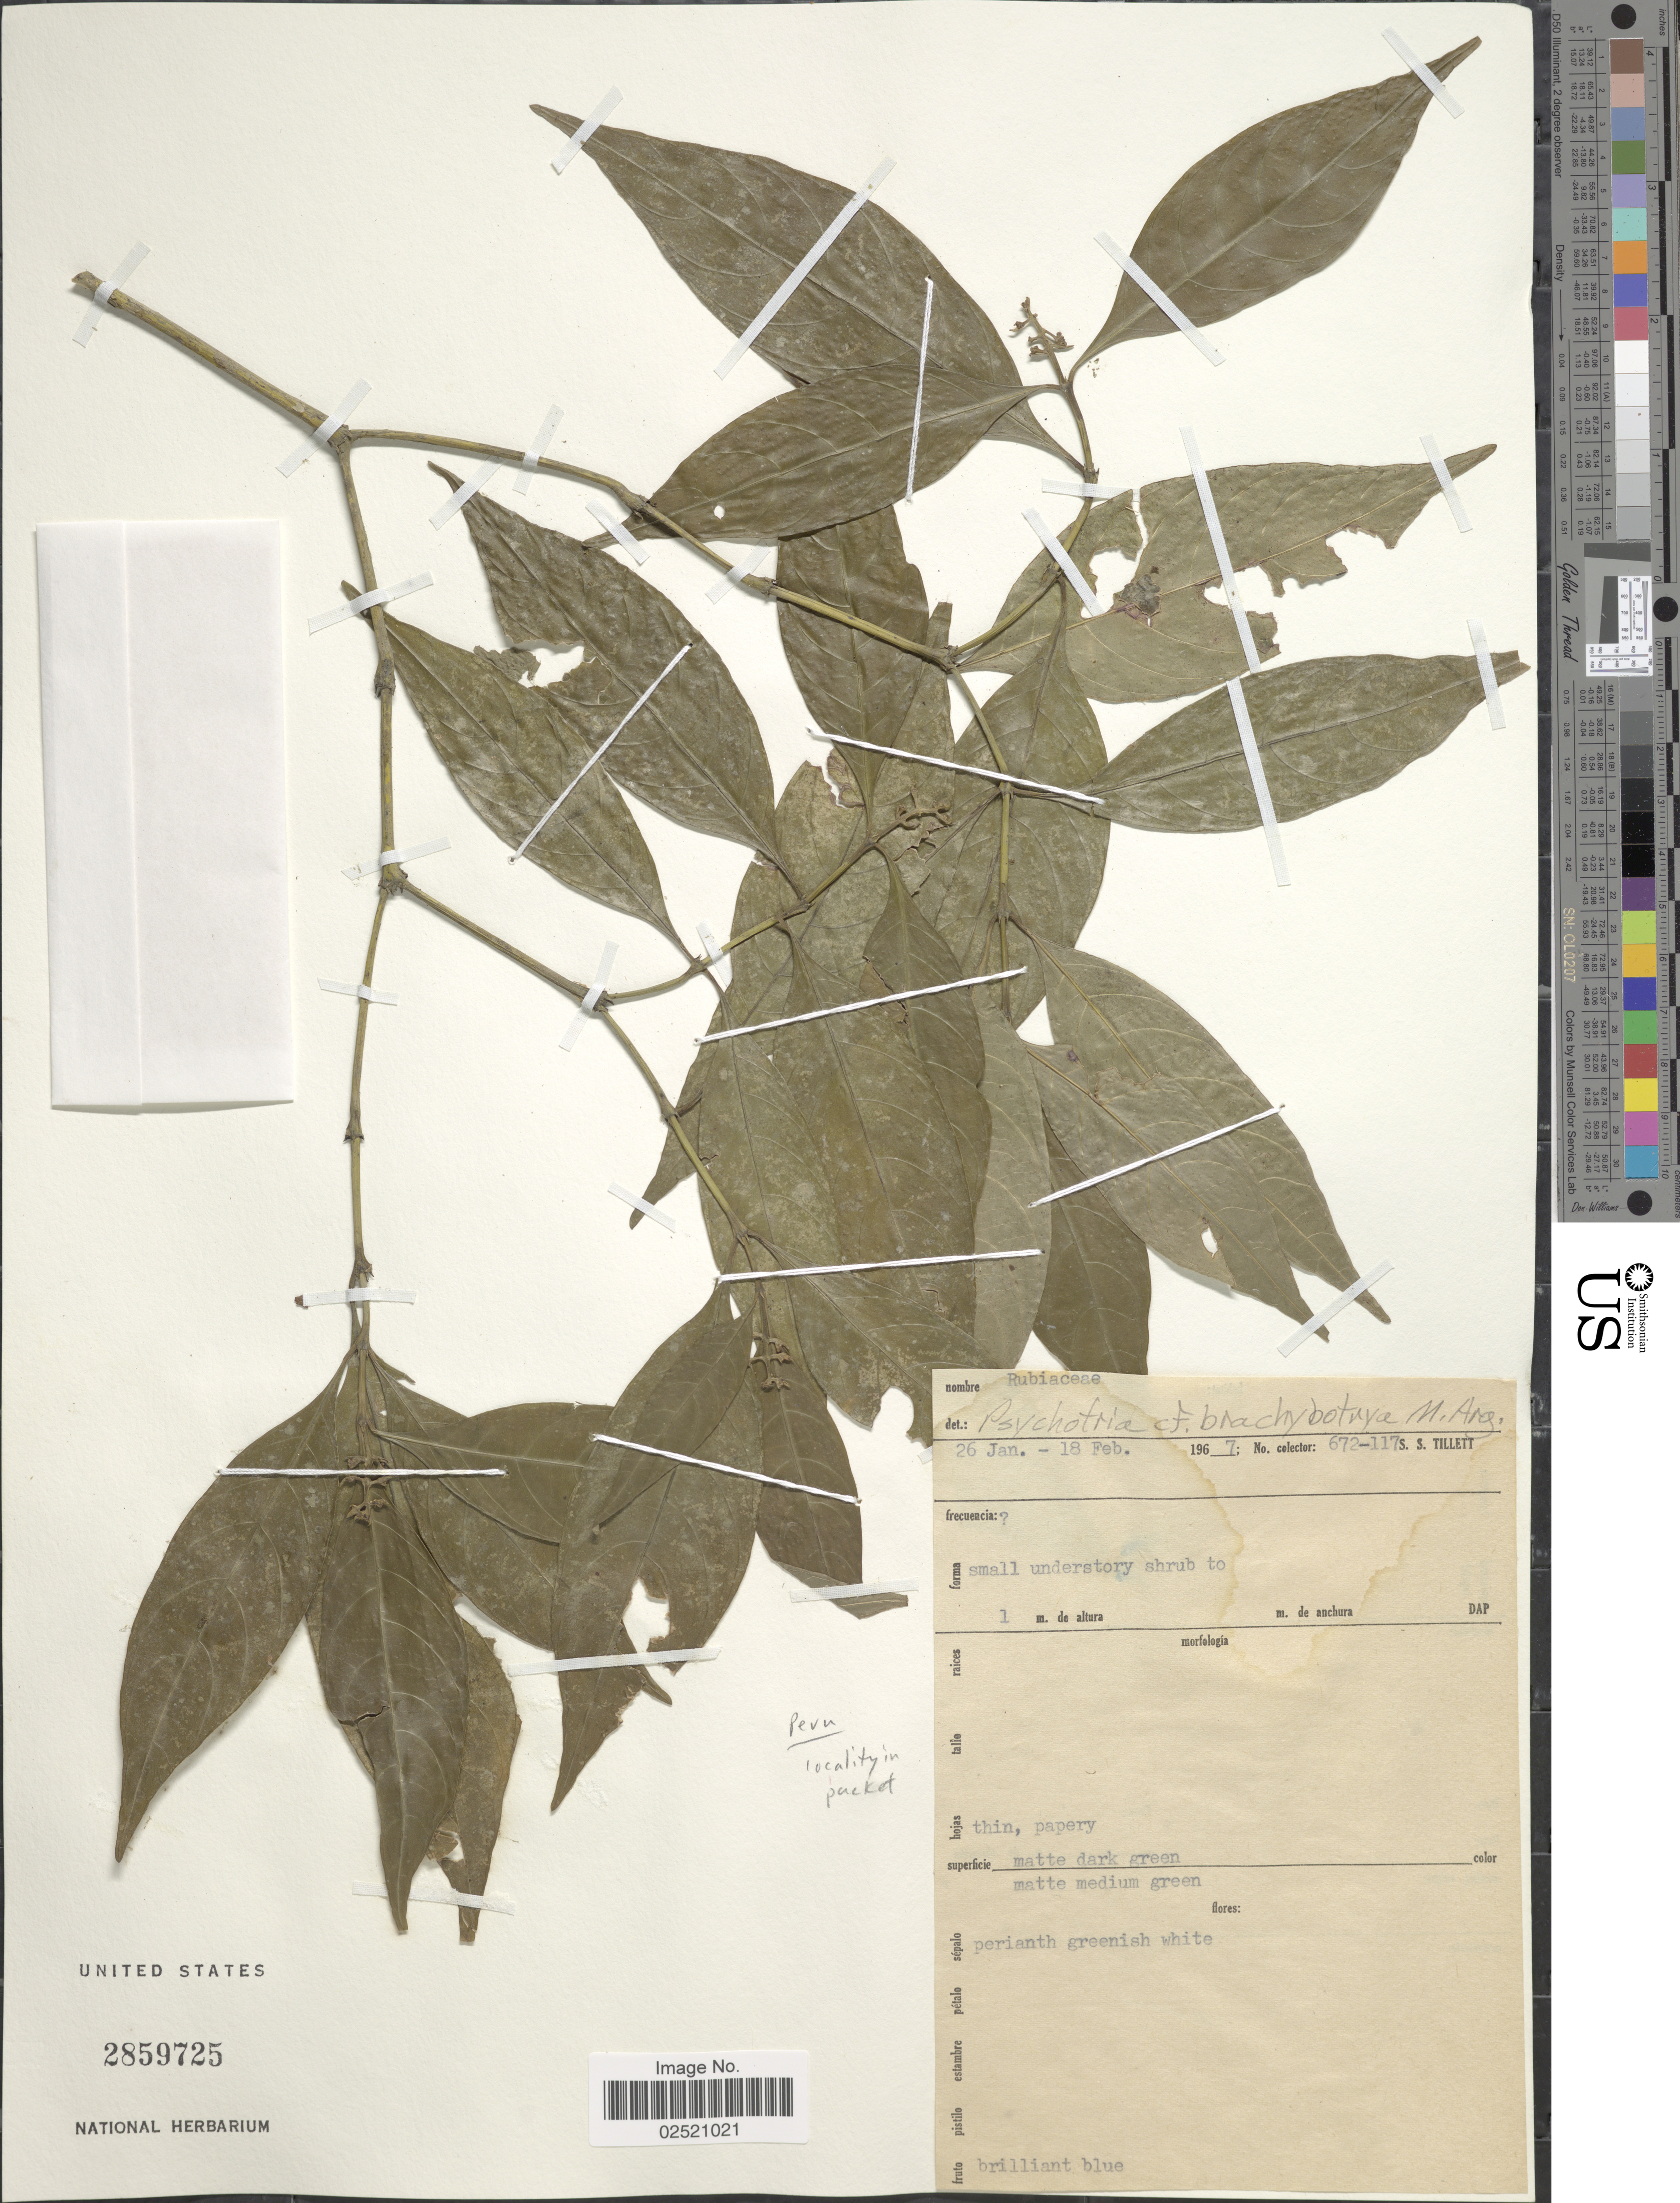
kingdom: Plantae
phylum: Tracheophyta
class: Magnoliopsida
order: Gentianales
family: Rubiaceae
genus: Psychotria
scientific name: Psychotria brachybotrya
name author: Müll. Arg.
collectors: S. S. Tillett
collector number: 672-117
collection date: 1967-01-26/1967-02-18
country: Peru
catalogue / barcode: US 2859725